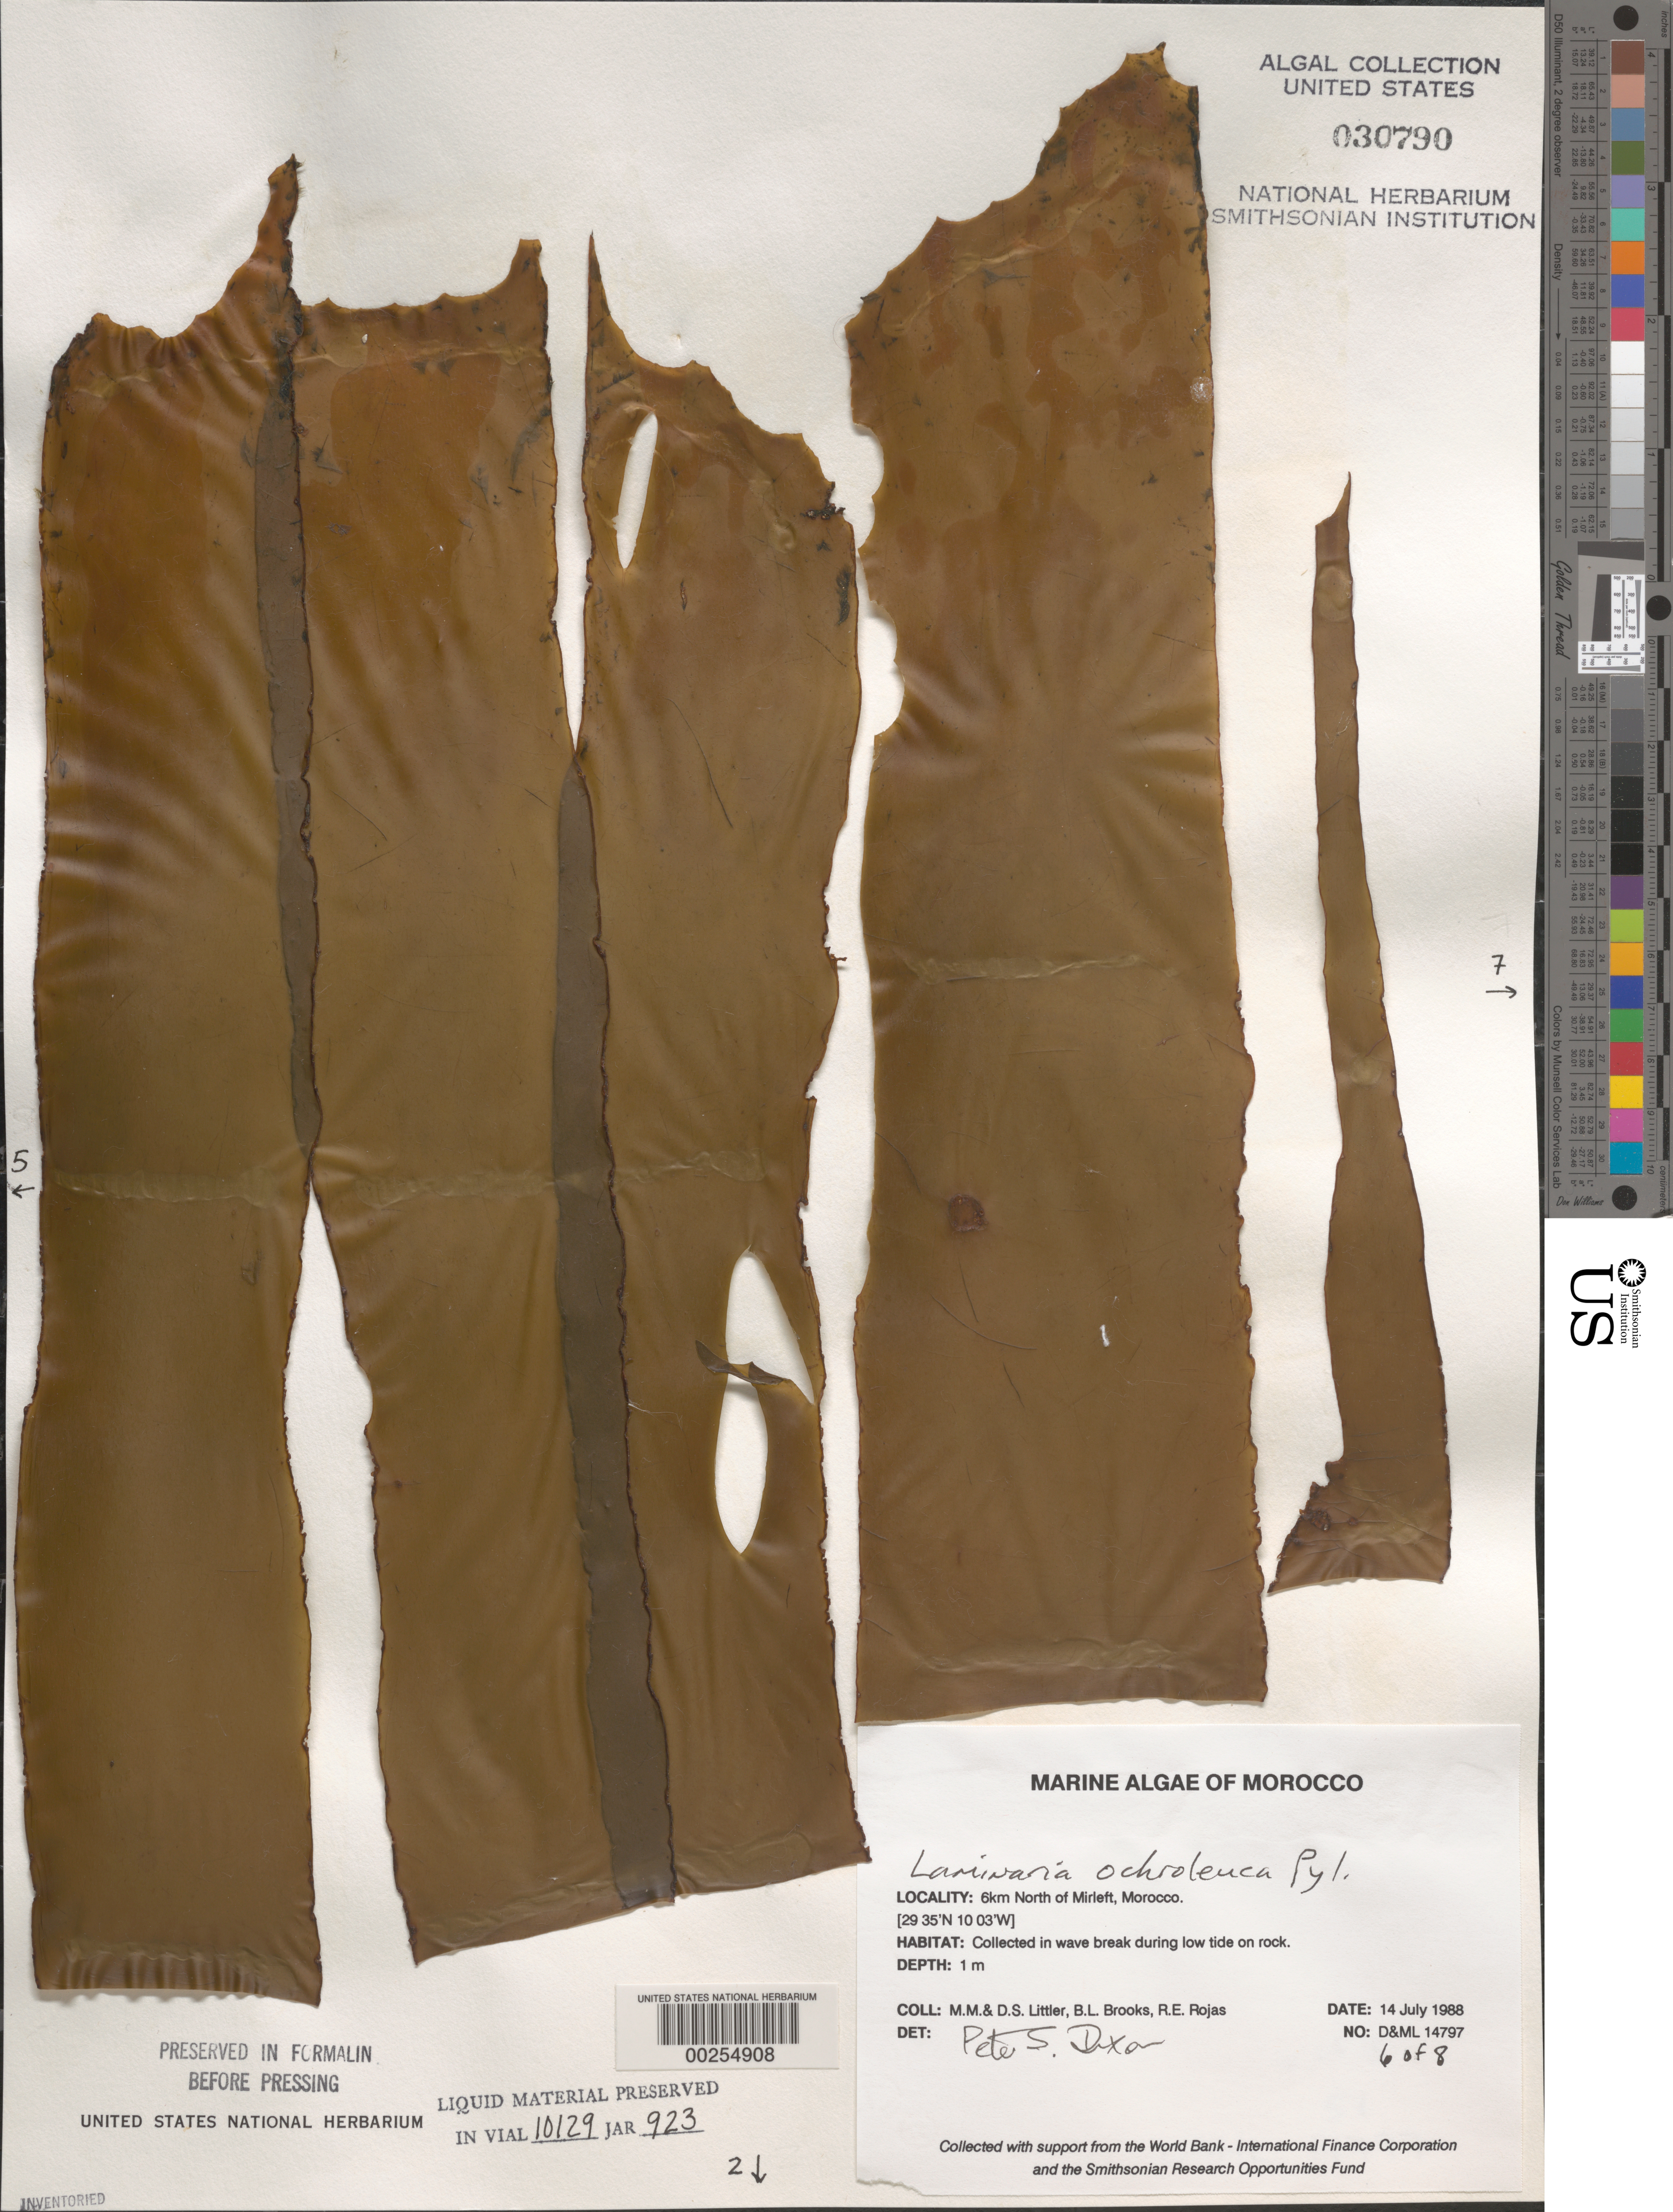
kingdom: Chromista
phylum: Ochrophyta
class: Phaeophyceae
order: Laminariales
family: Laminariaceae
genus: Laminaria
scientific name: Laminaria ochroleuca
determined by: Dixon, P. S.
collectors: M. M. Littler, D. S. Littler, B. Brooks & R. Rojas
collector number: D&ML 14797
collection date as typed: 14 Jul 1988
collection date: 1988-07-14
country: Morocco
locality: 6 km north of Mirleft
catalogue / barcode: US 30790